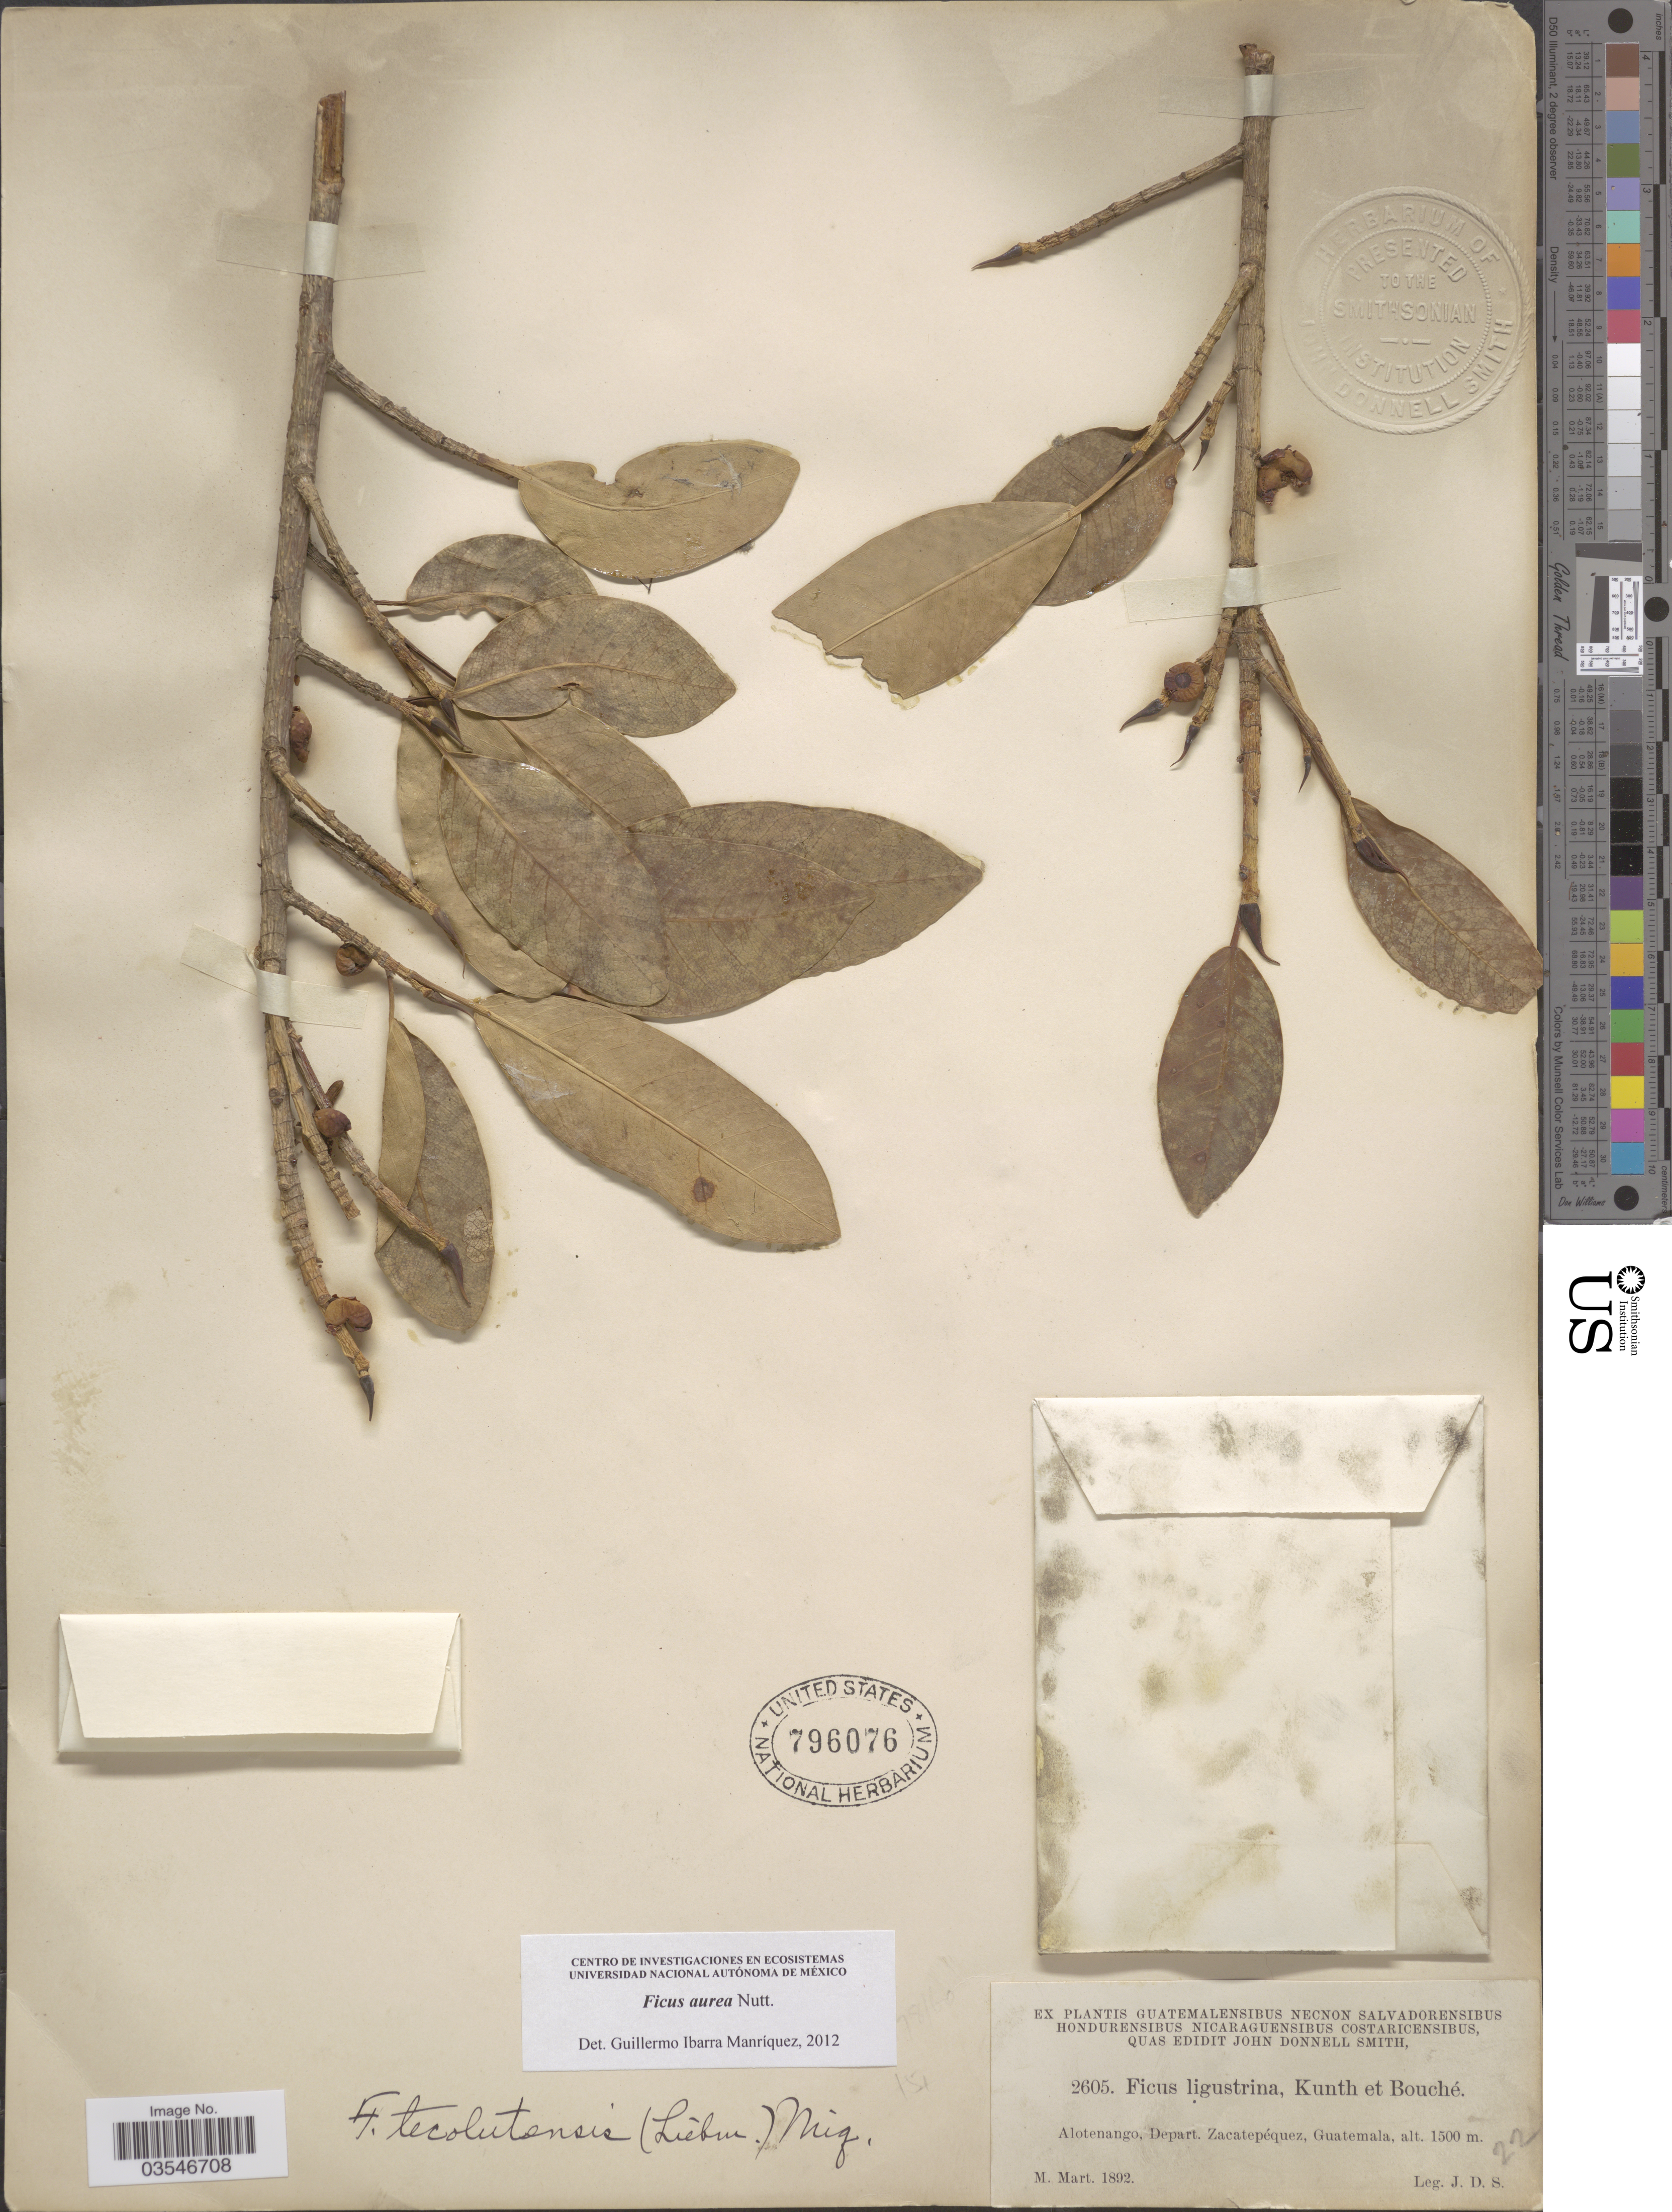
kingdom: Plantae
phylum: Tracheophyta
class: Magnoliopsida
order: Rosales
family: Moraceae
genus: Ficus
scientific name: Ficus aurea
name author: Nutt.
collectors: J. Donnell Smith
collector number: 2605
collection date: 1892-03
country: Guatemala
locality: Alotenango, Depart. Zacatepéquez.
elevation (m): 1500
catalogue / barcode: US 796076